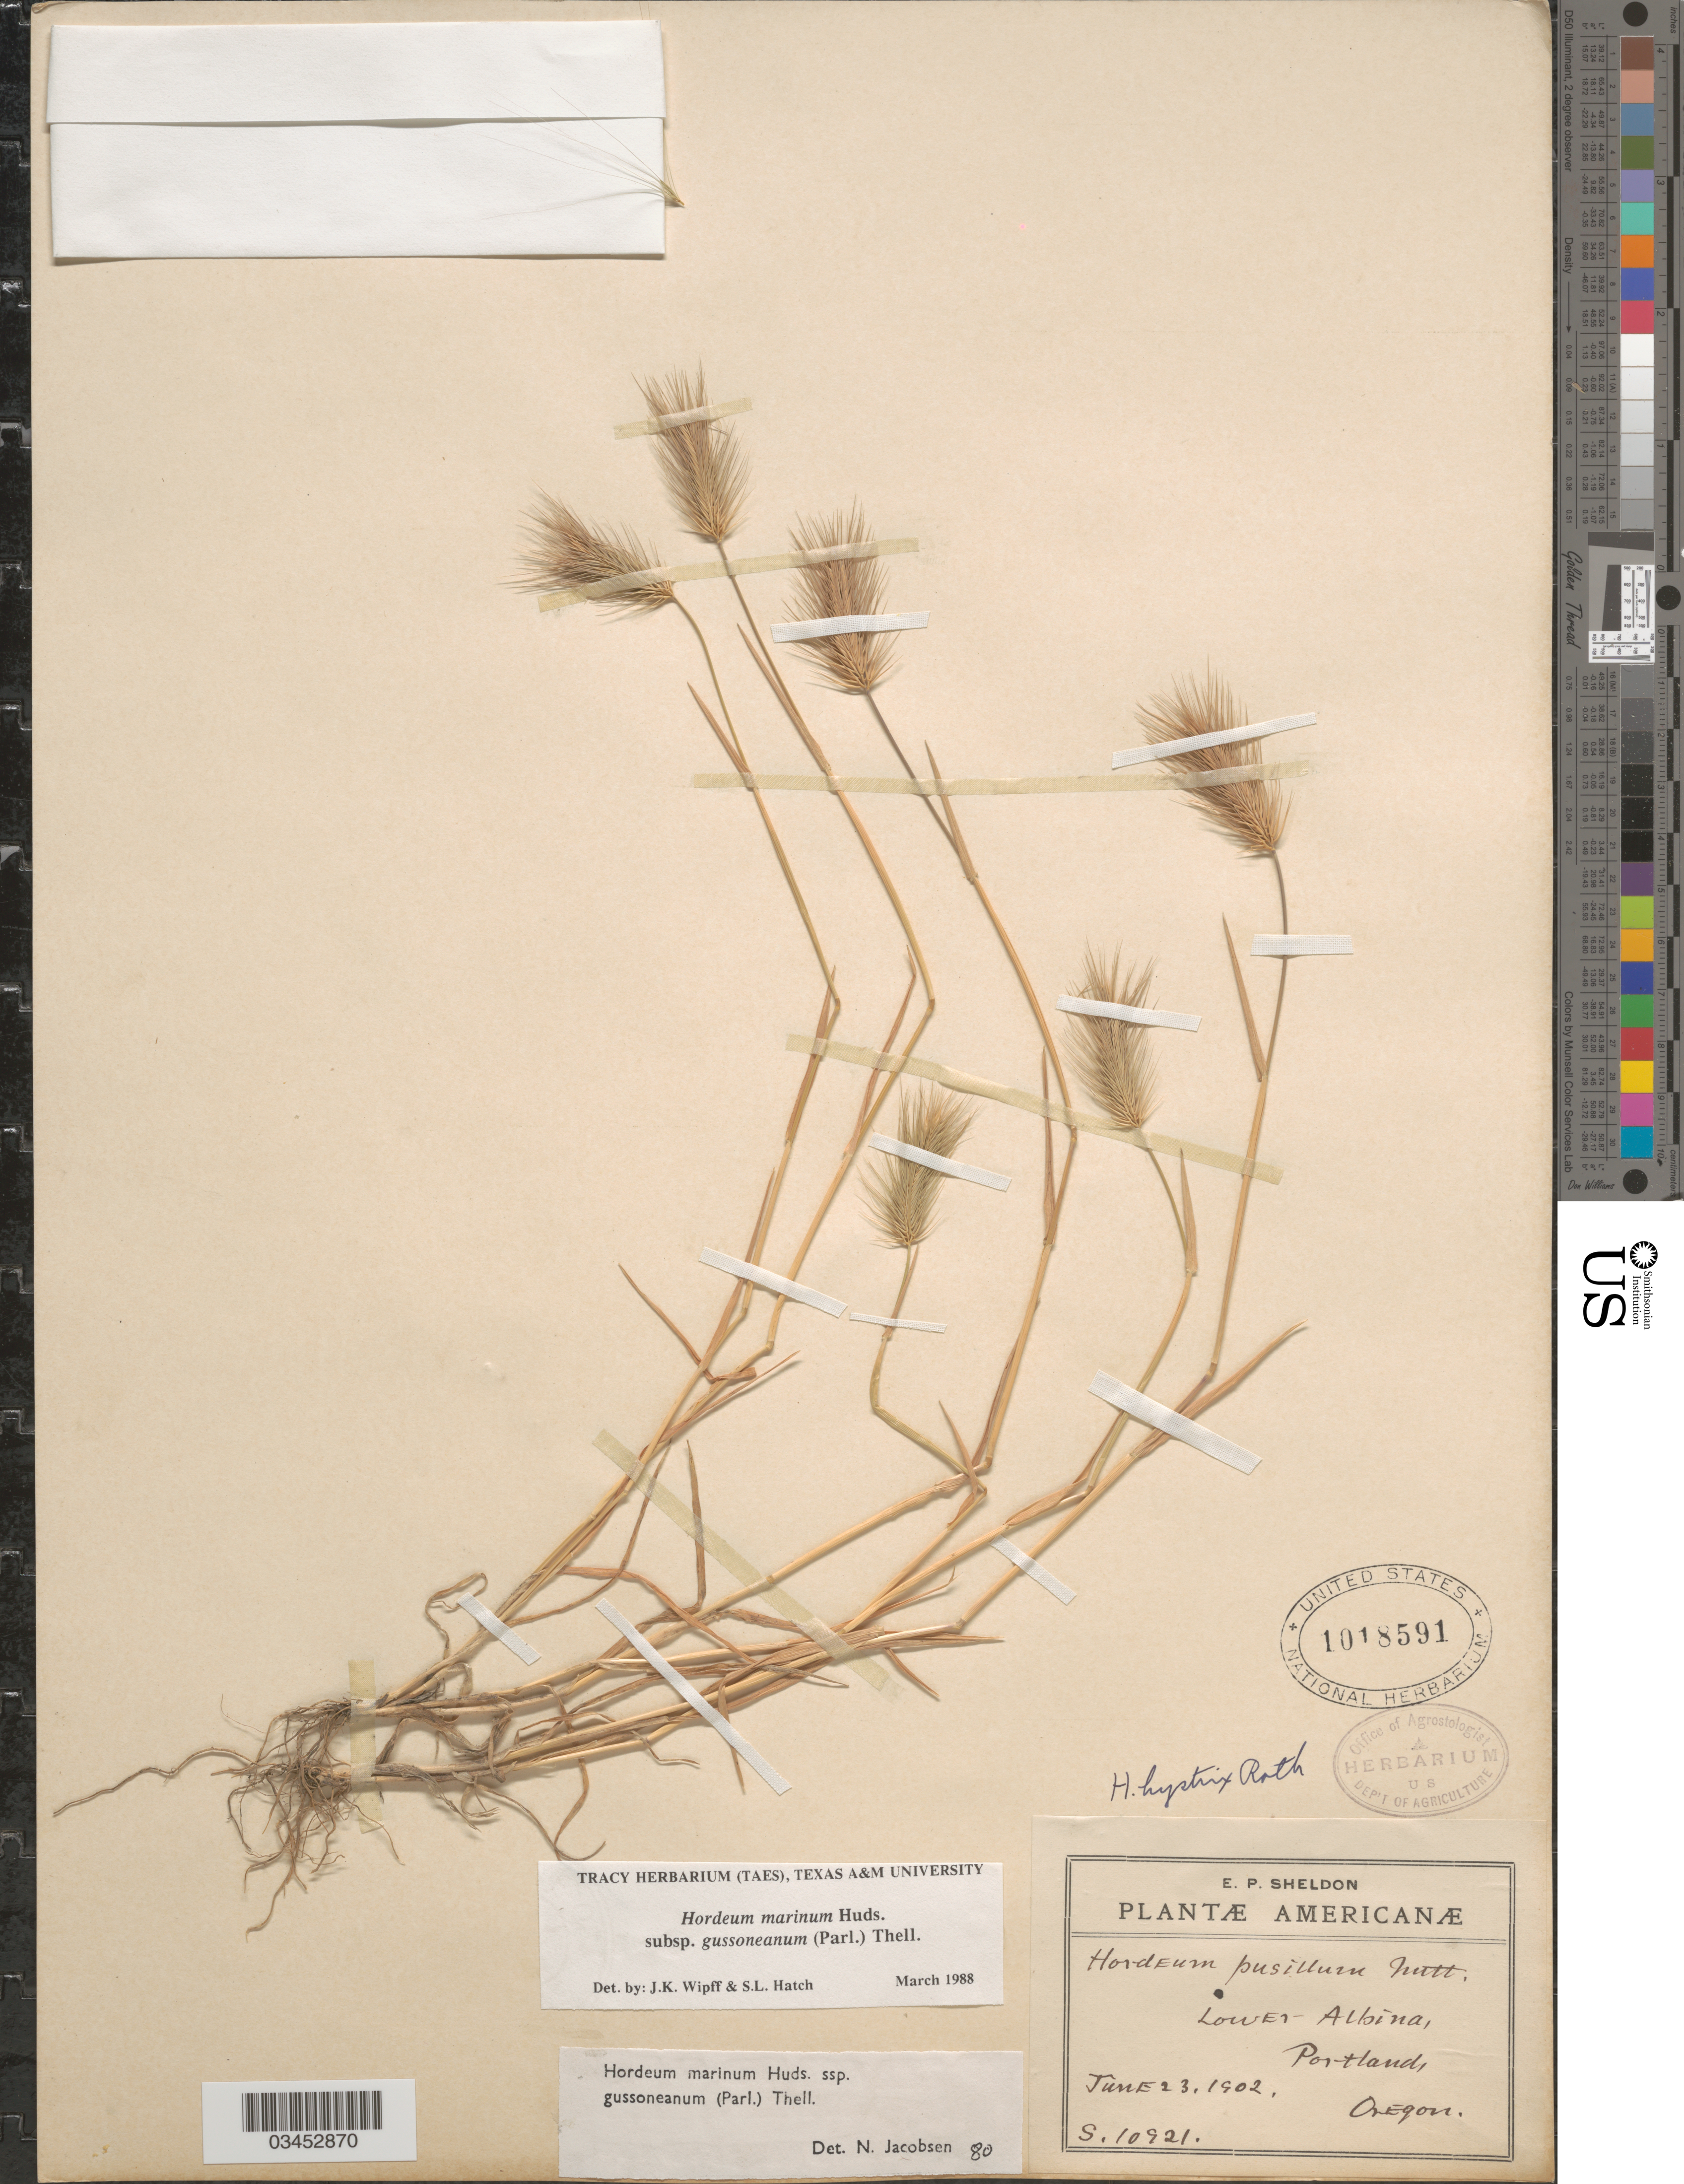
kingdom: Plantae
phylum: Tracheophyta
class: Liliopsida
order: Poales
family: Poaceae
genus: Hordeum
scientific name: Hordeum marinum subsp. gussoneanum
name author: (Parl.) Thell.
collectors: E. P. Sheldon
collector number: S10921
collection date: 1902-06-23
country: United States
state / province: Oregon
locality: Lower Albine, Portland.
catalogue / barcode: US 1018591